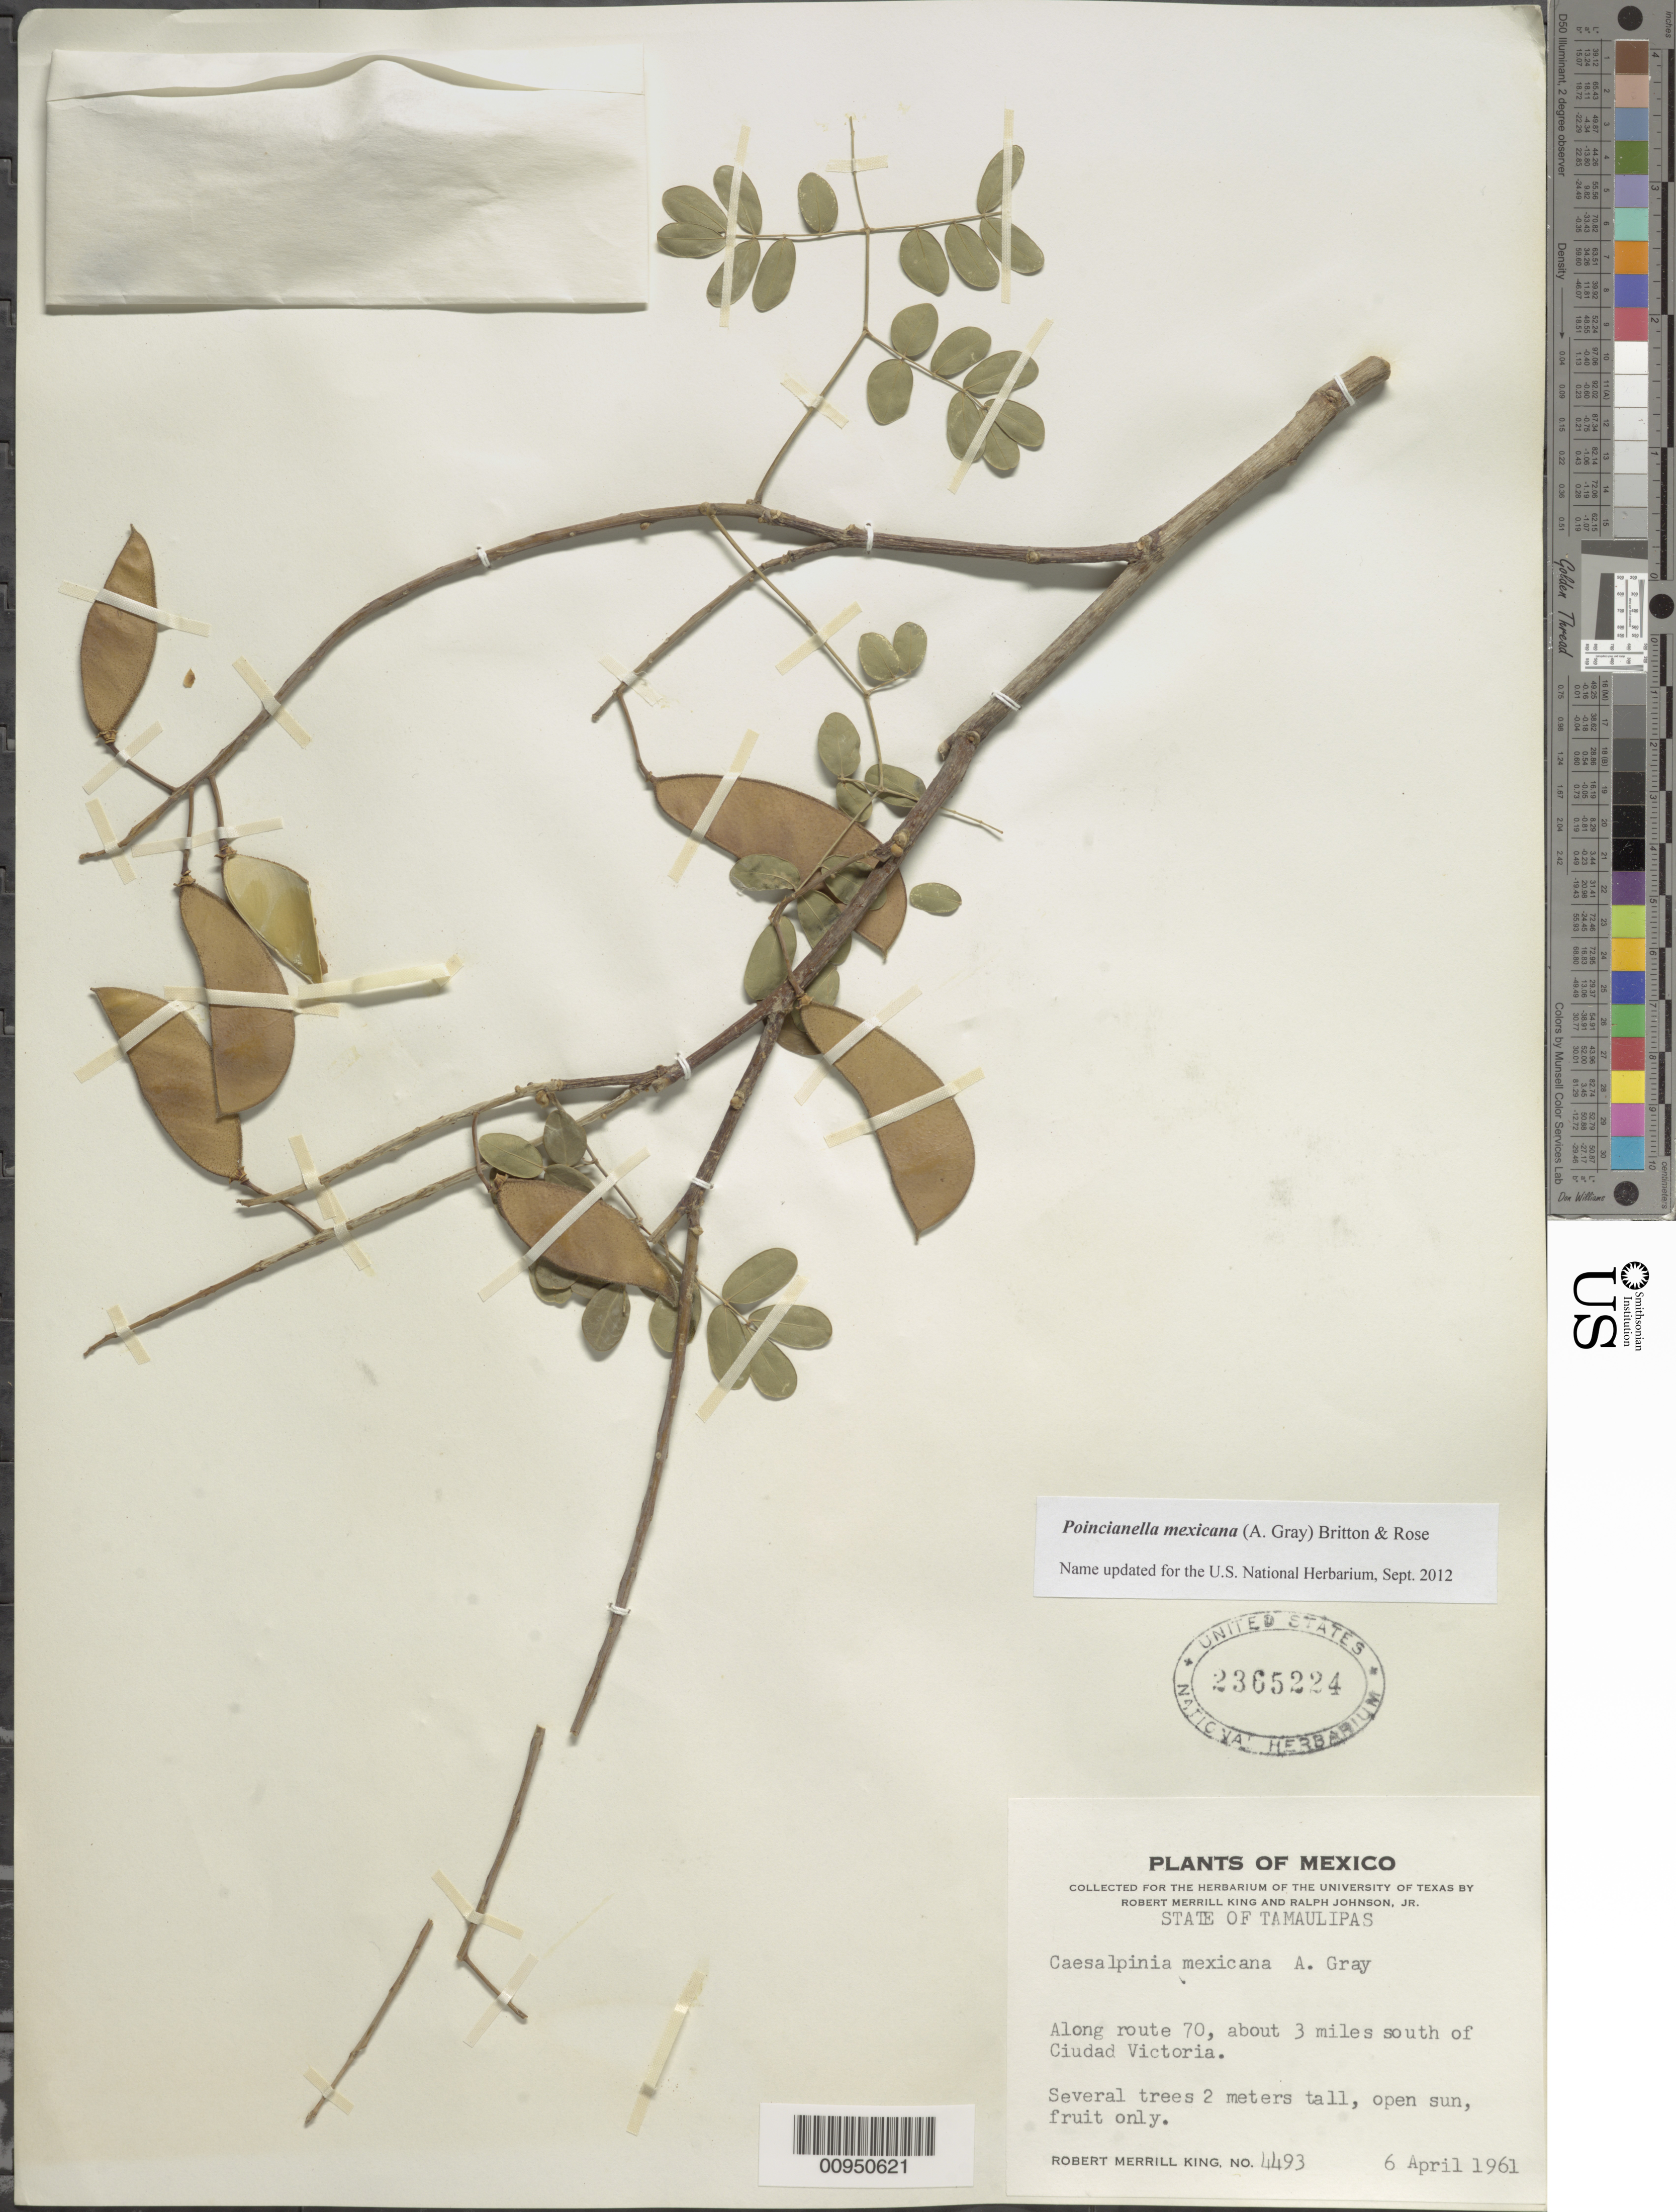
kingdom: Plantae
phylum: Tracheophyta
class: Magnoliopsida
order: Fabales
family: Fabaceae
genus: Erythrostemon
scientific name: Erythrostemon mexicanus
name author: (Rose) Gagnon & G.P. Lewis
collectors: R. M. King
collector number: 4493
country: Mexico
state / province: Tamaulipas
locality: S of Ciudad Victoria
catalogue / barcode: US 2365224